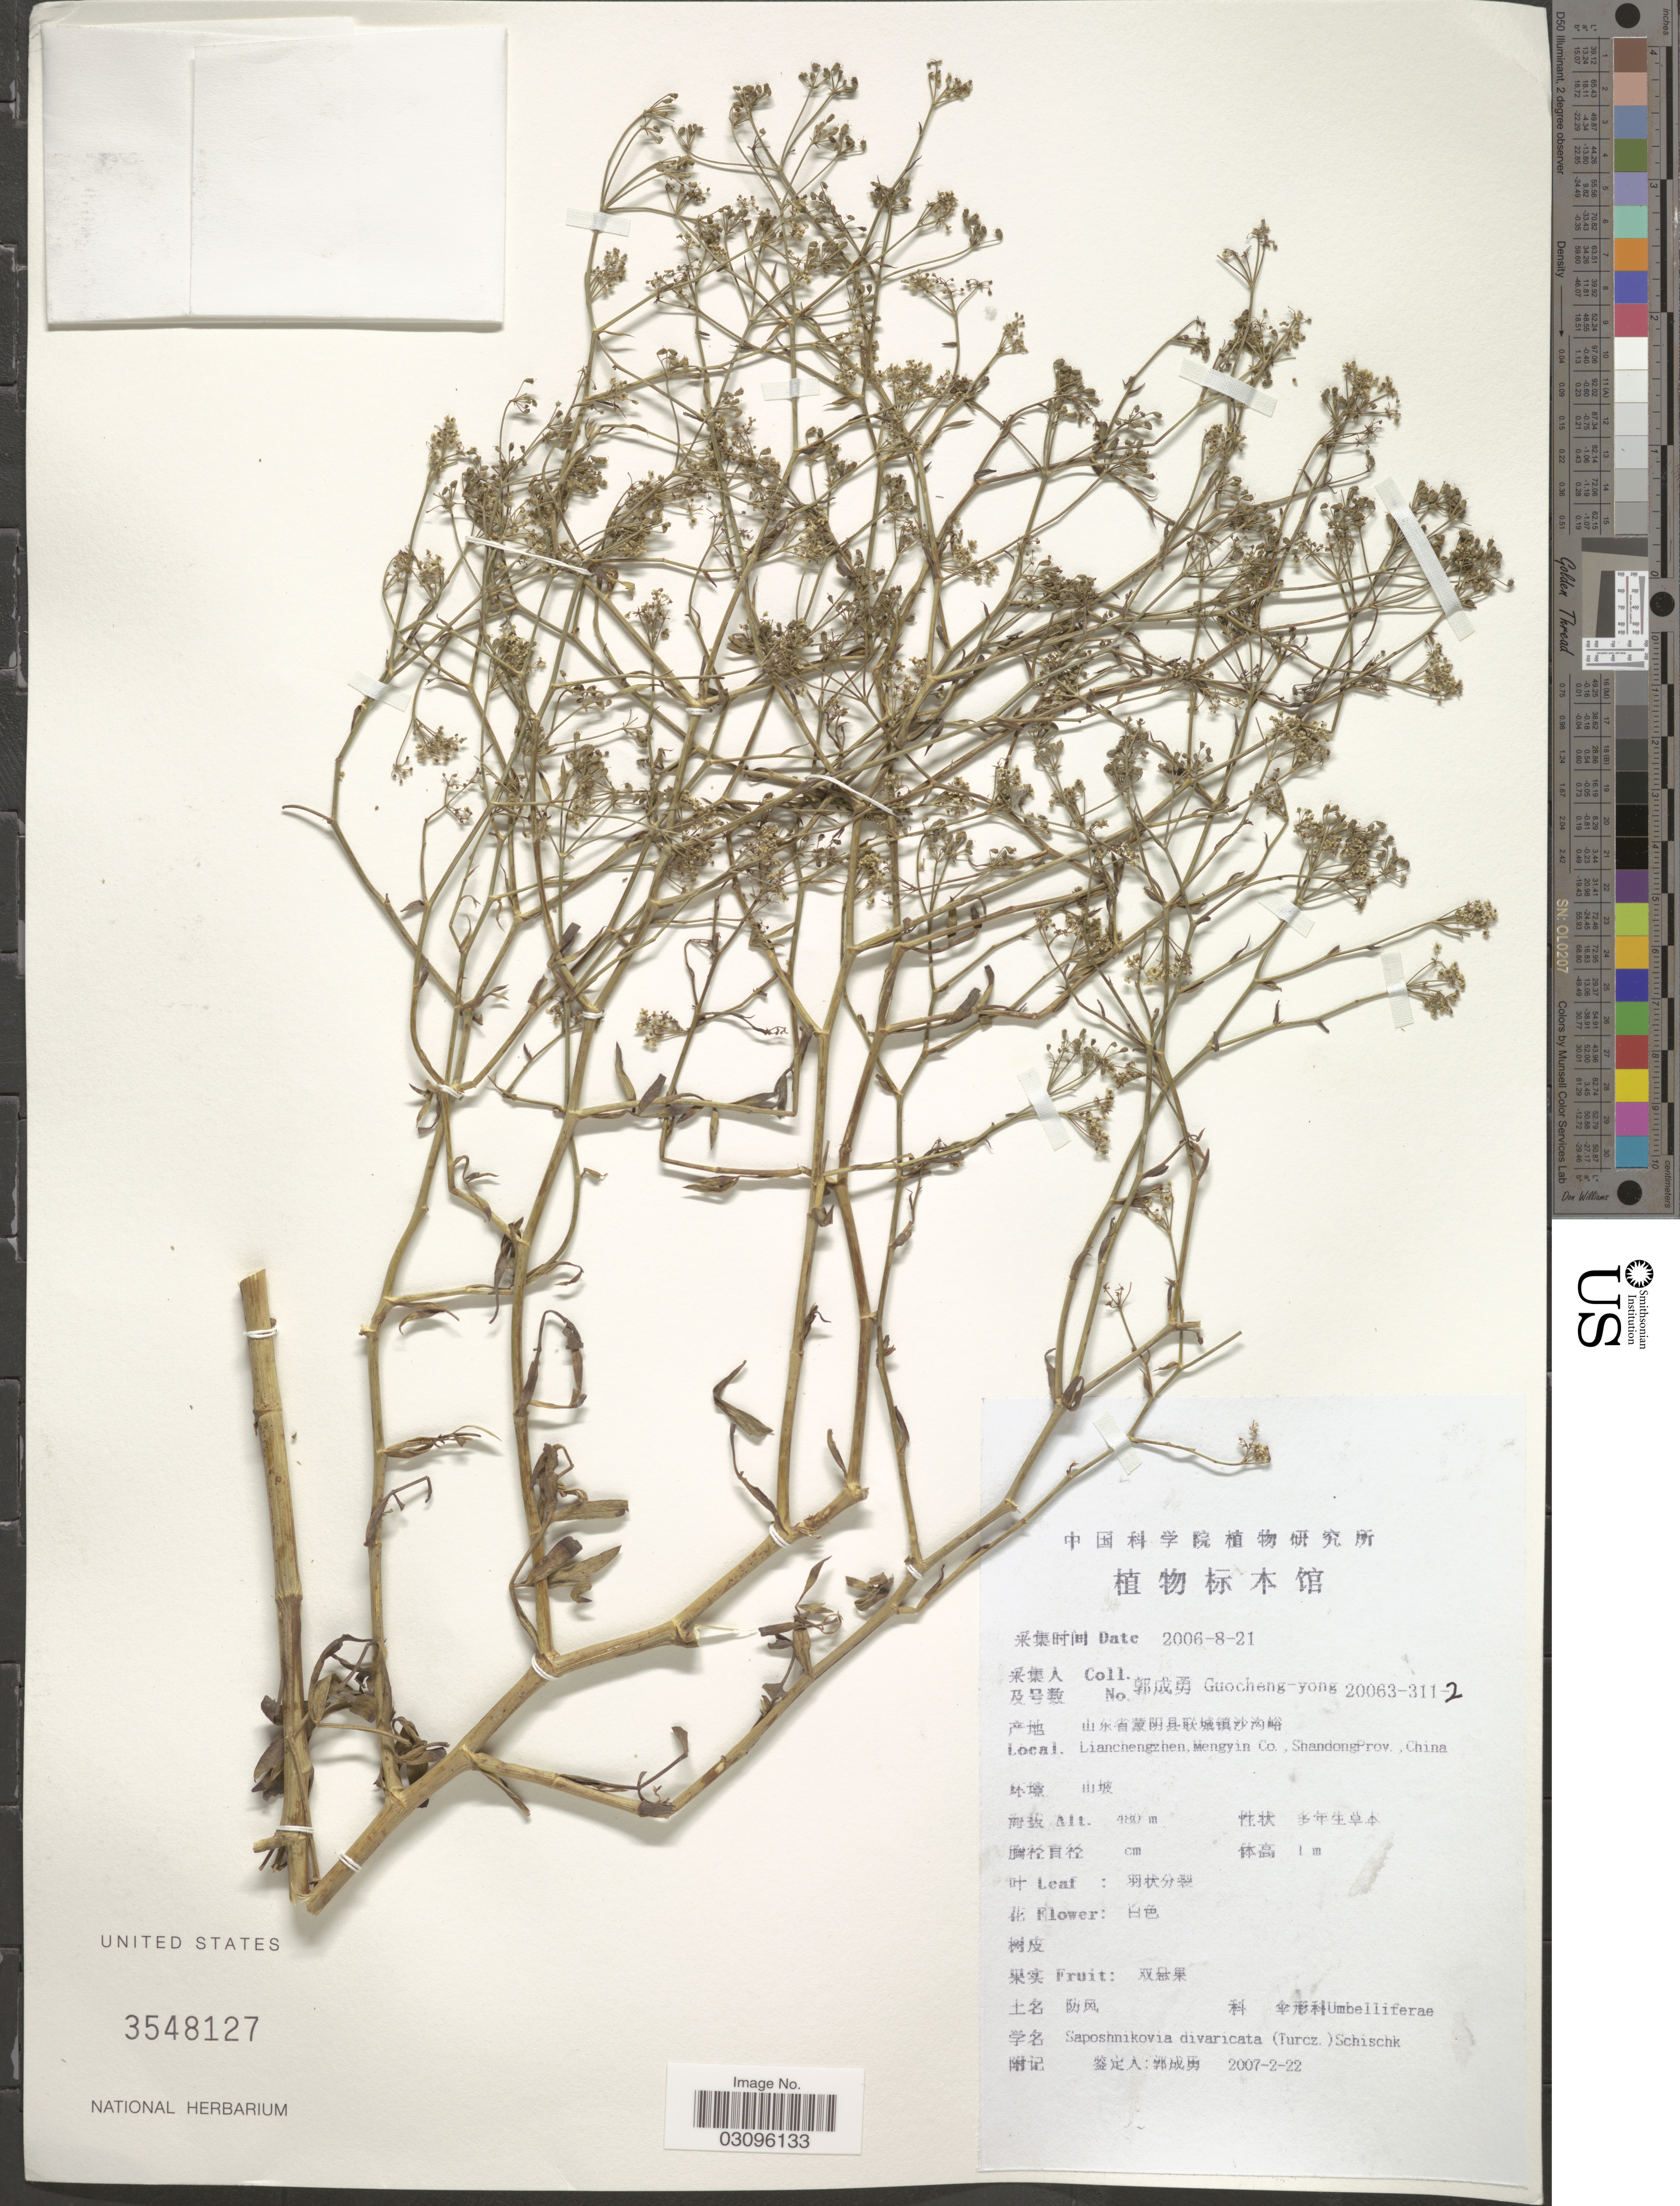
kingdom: Plantae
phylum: Tracheophyta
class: Magnoliopsida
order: Apiales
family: Apiaceae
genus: Saposhnikovia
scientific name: Saposhnikovia divaricata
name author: (Turcz.) Schischk.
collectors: Goucheng-yong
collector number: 20063-311-2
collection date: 2006-08-21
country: China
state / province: Shandong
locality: Lianchengzhen, Mengyin Co.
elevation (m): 480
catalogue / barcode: US 3548127